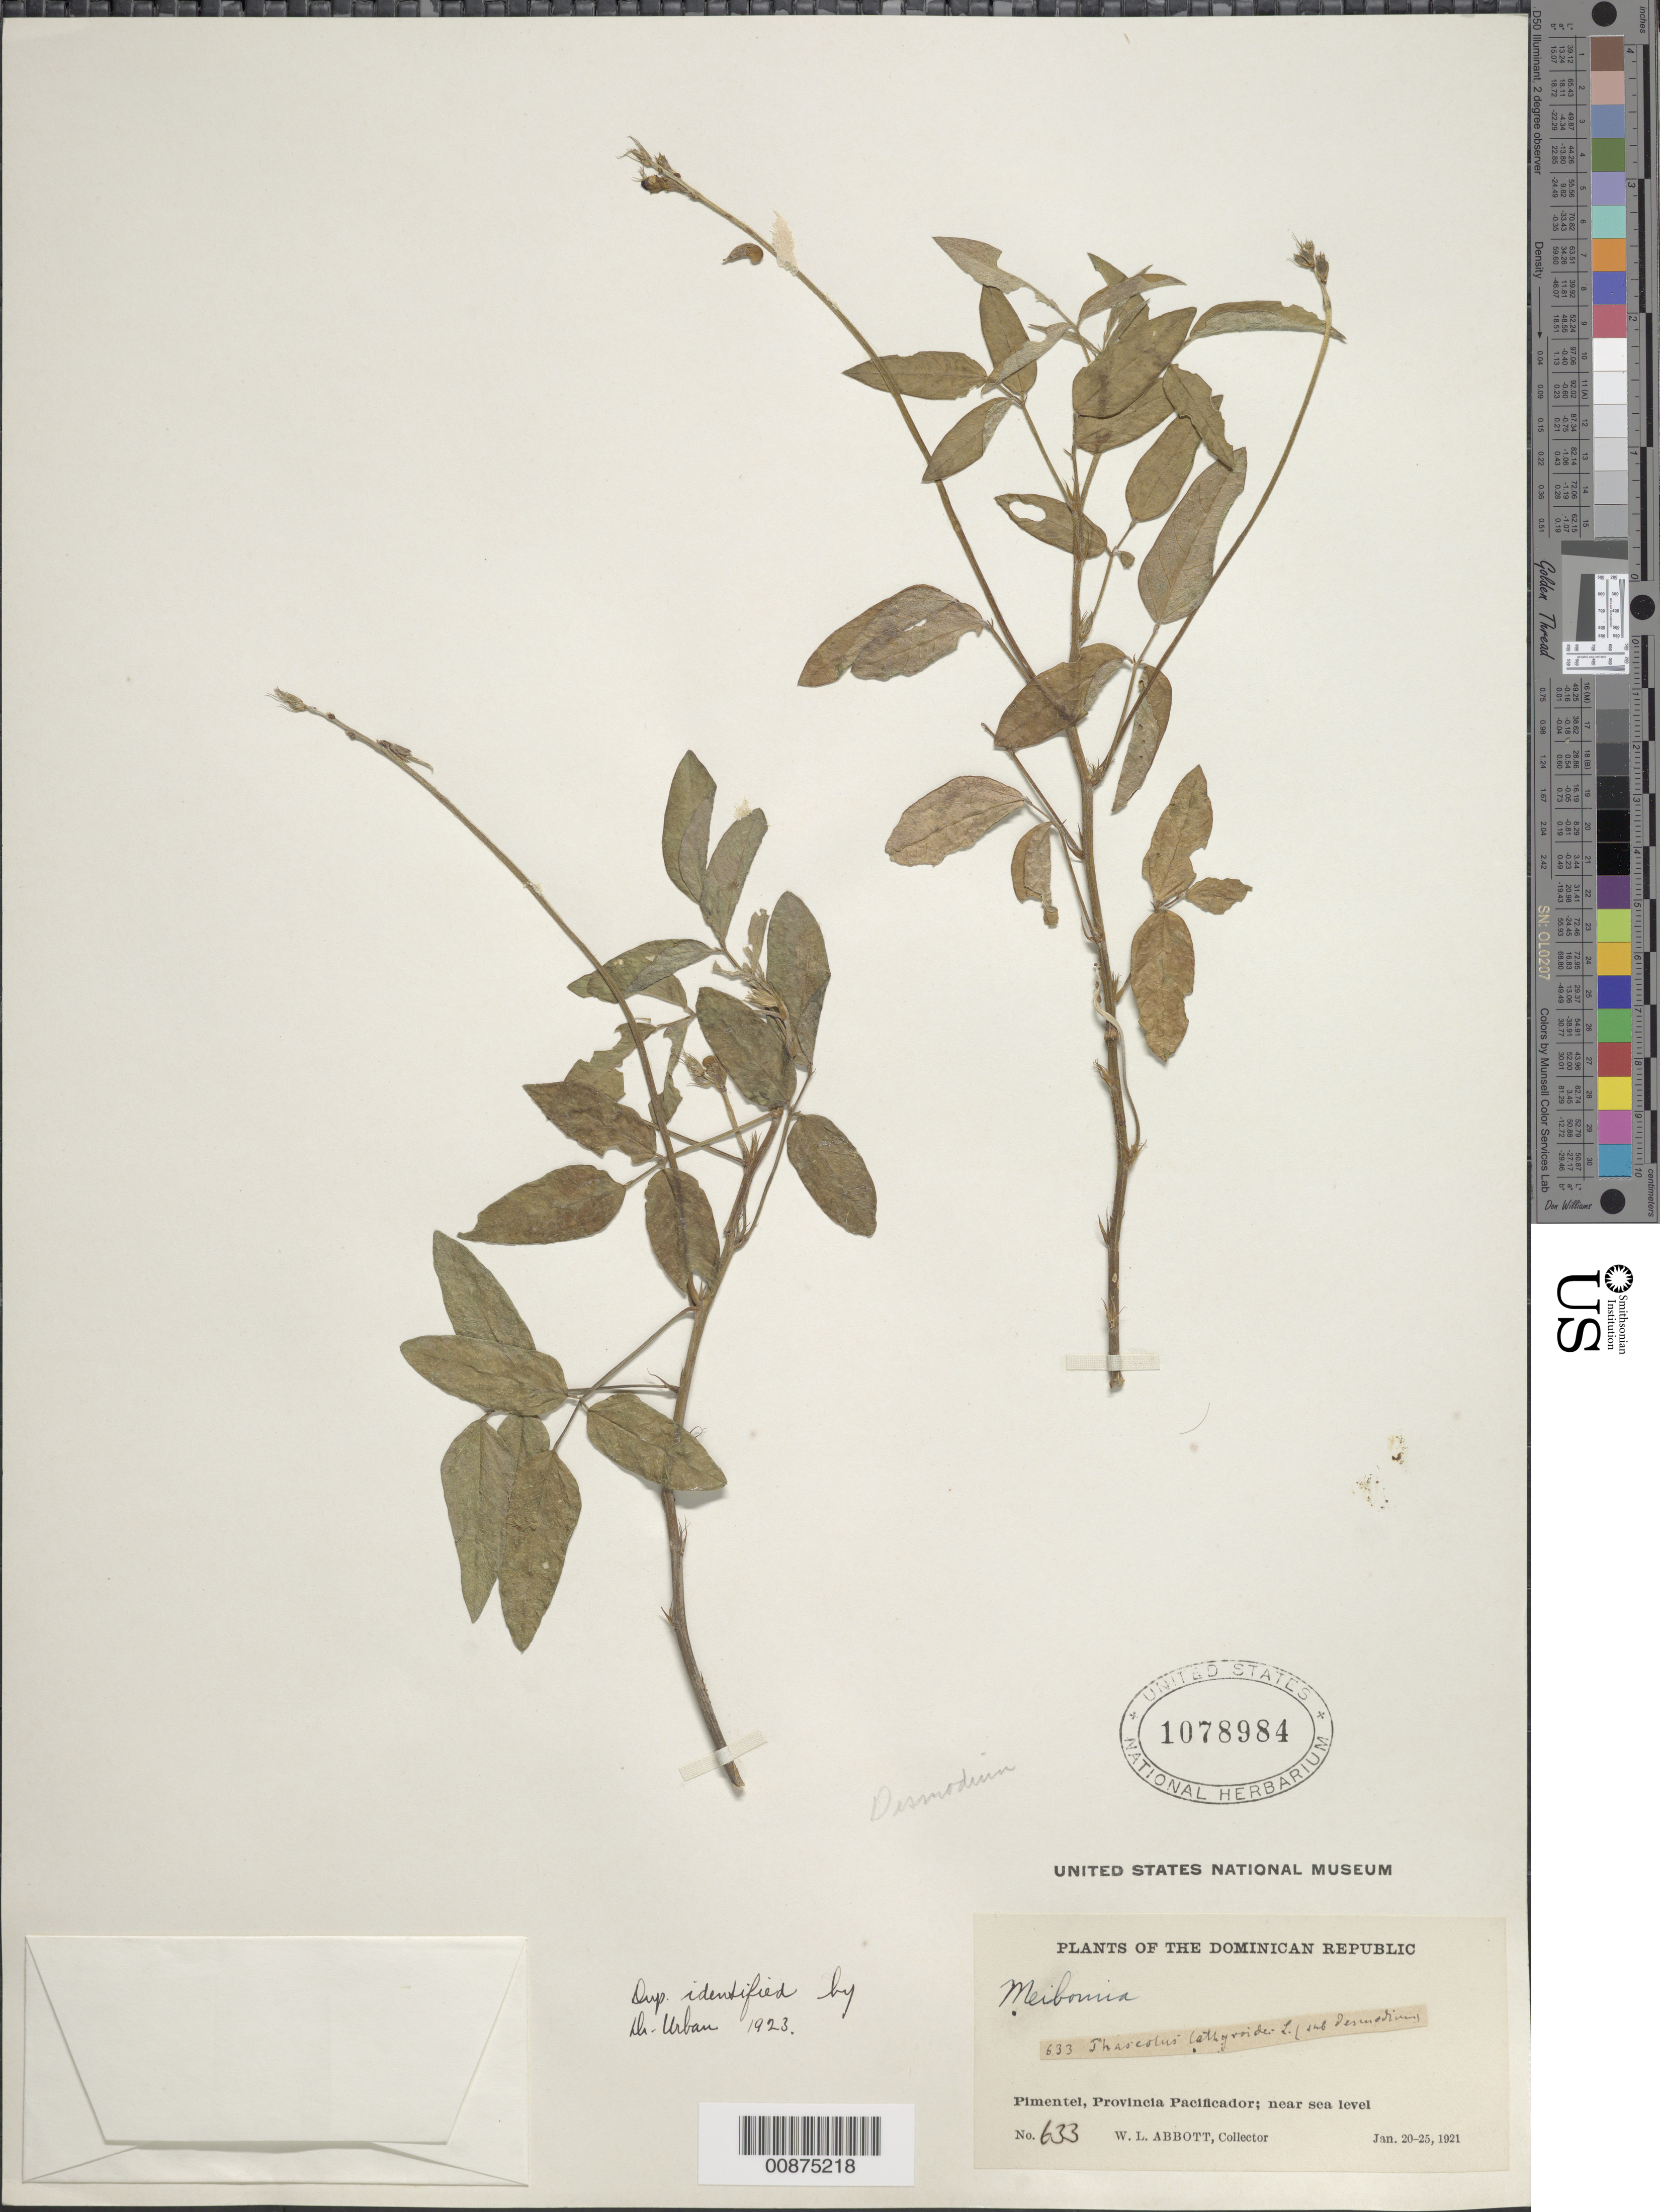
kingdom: Plantae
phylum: Tracheophyta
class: Magnoliopsida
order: Fabales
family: Fabaceae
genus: Macroptilium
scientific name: Macroptilium lathyroides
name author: (L.) Urb.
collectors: W. L. Abbott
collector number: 633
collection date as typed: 20 Jan 1921 to 25 Jan 1921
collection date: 1921-01-20/1921-01-25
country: Dominican Republic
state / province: Duarte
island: Hispaniola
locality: Pimentel, Provincia Pacificador (obsolete).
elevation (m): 0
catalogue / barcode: US 1078984